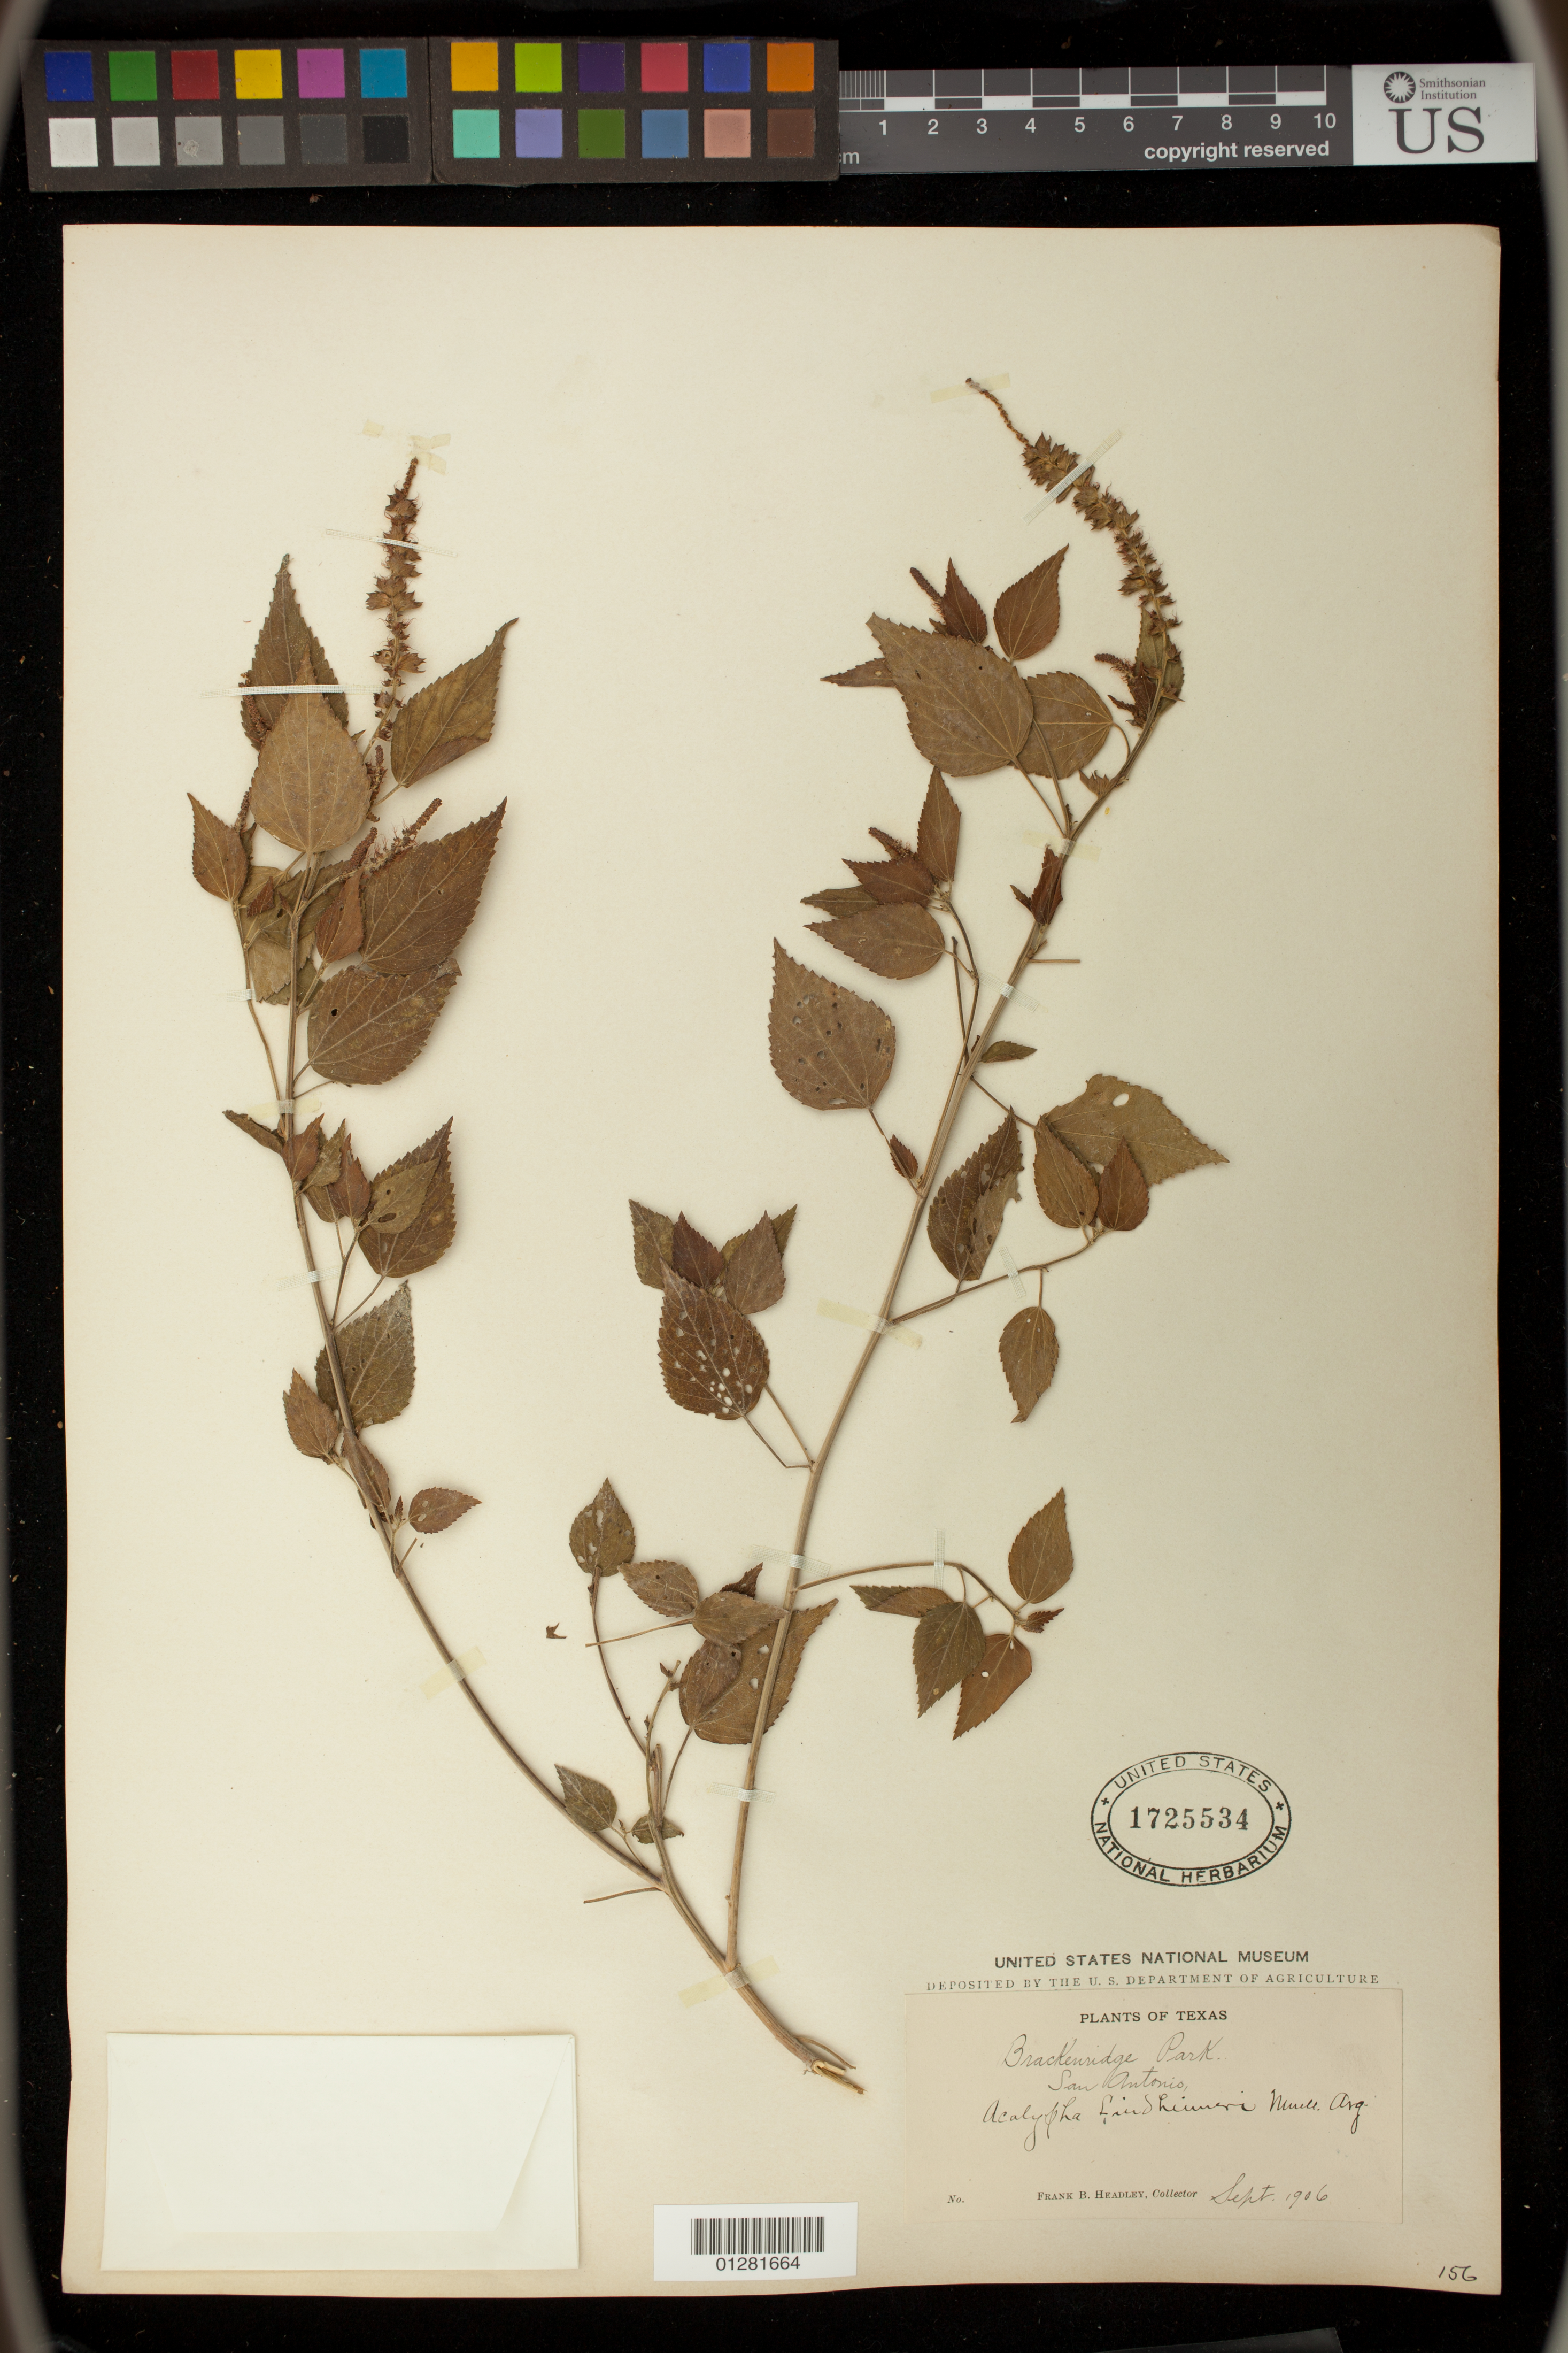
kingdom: Plantae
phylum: Tracheophyta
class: Magnoliopsida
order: Malpighiales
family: Euphorbiaceae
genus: Acalypha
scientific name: Acalypha lindheimeri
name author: Müll. Arg.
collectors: F. B. Headley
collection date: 1906-09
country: United States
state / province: Texas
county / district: Bexar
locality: Brackenridge Park. San Antonio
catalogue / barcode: US 1725534